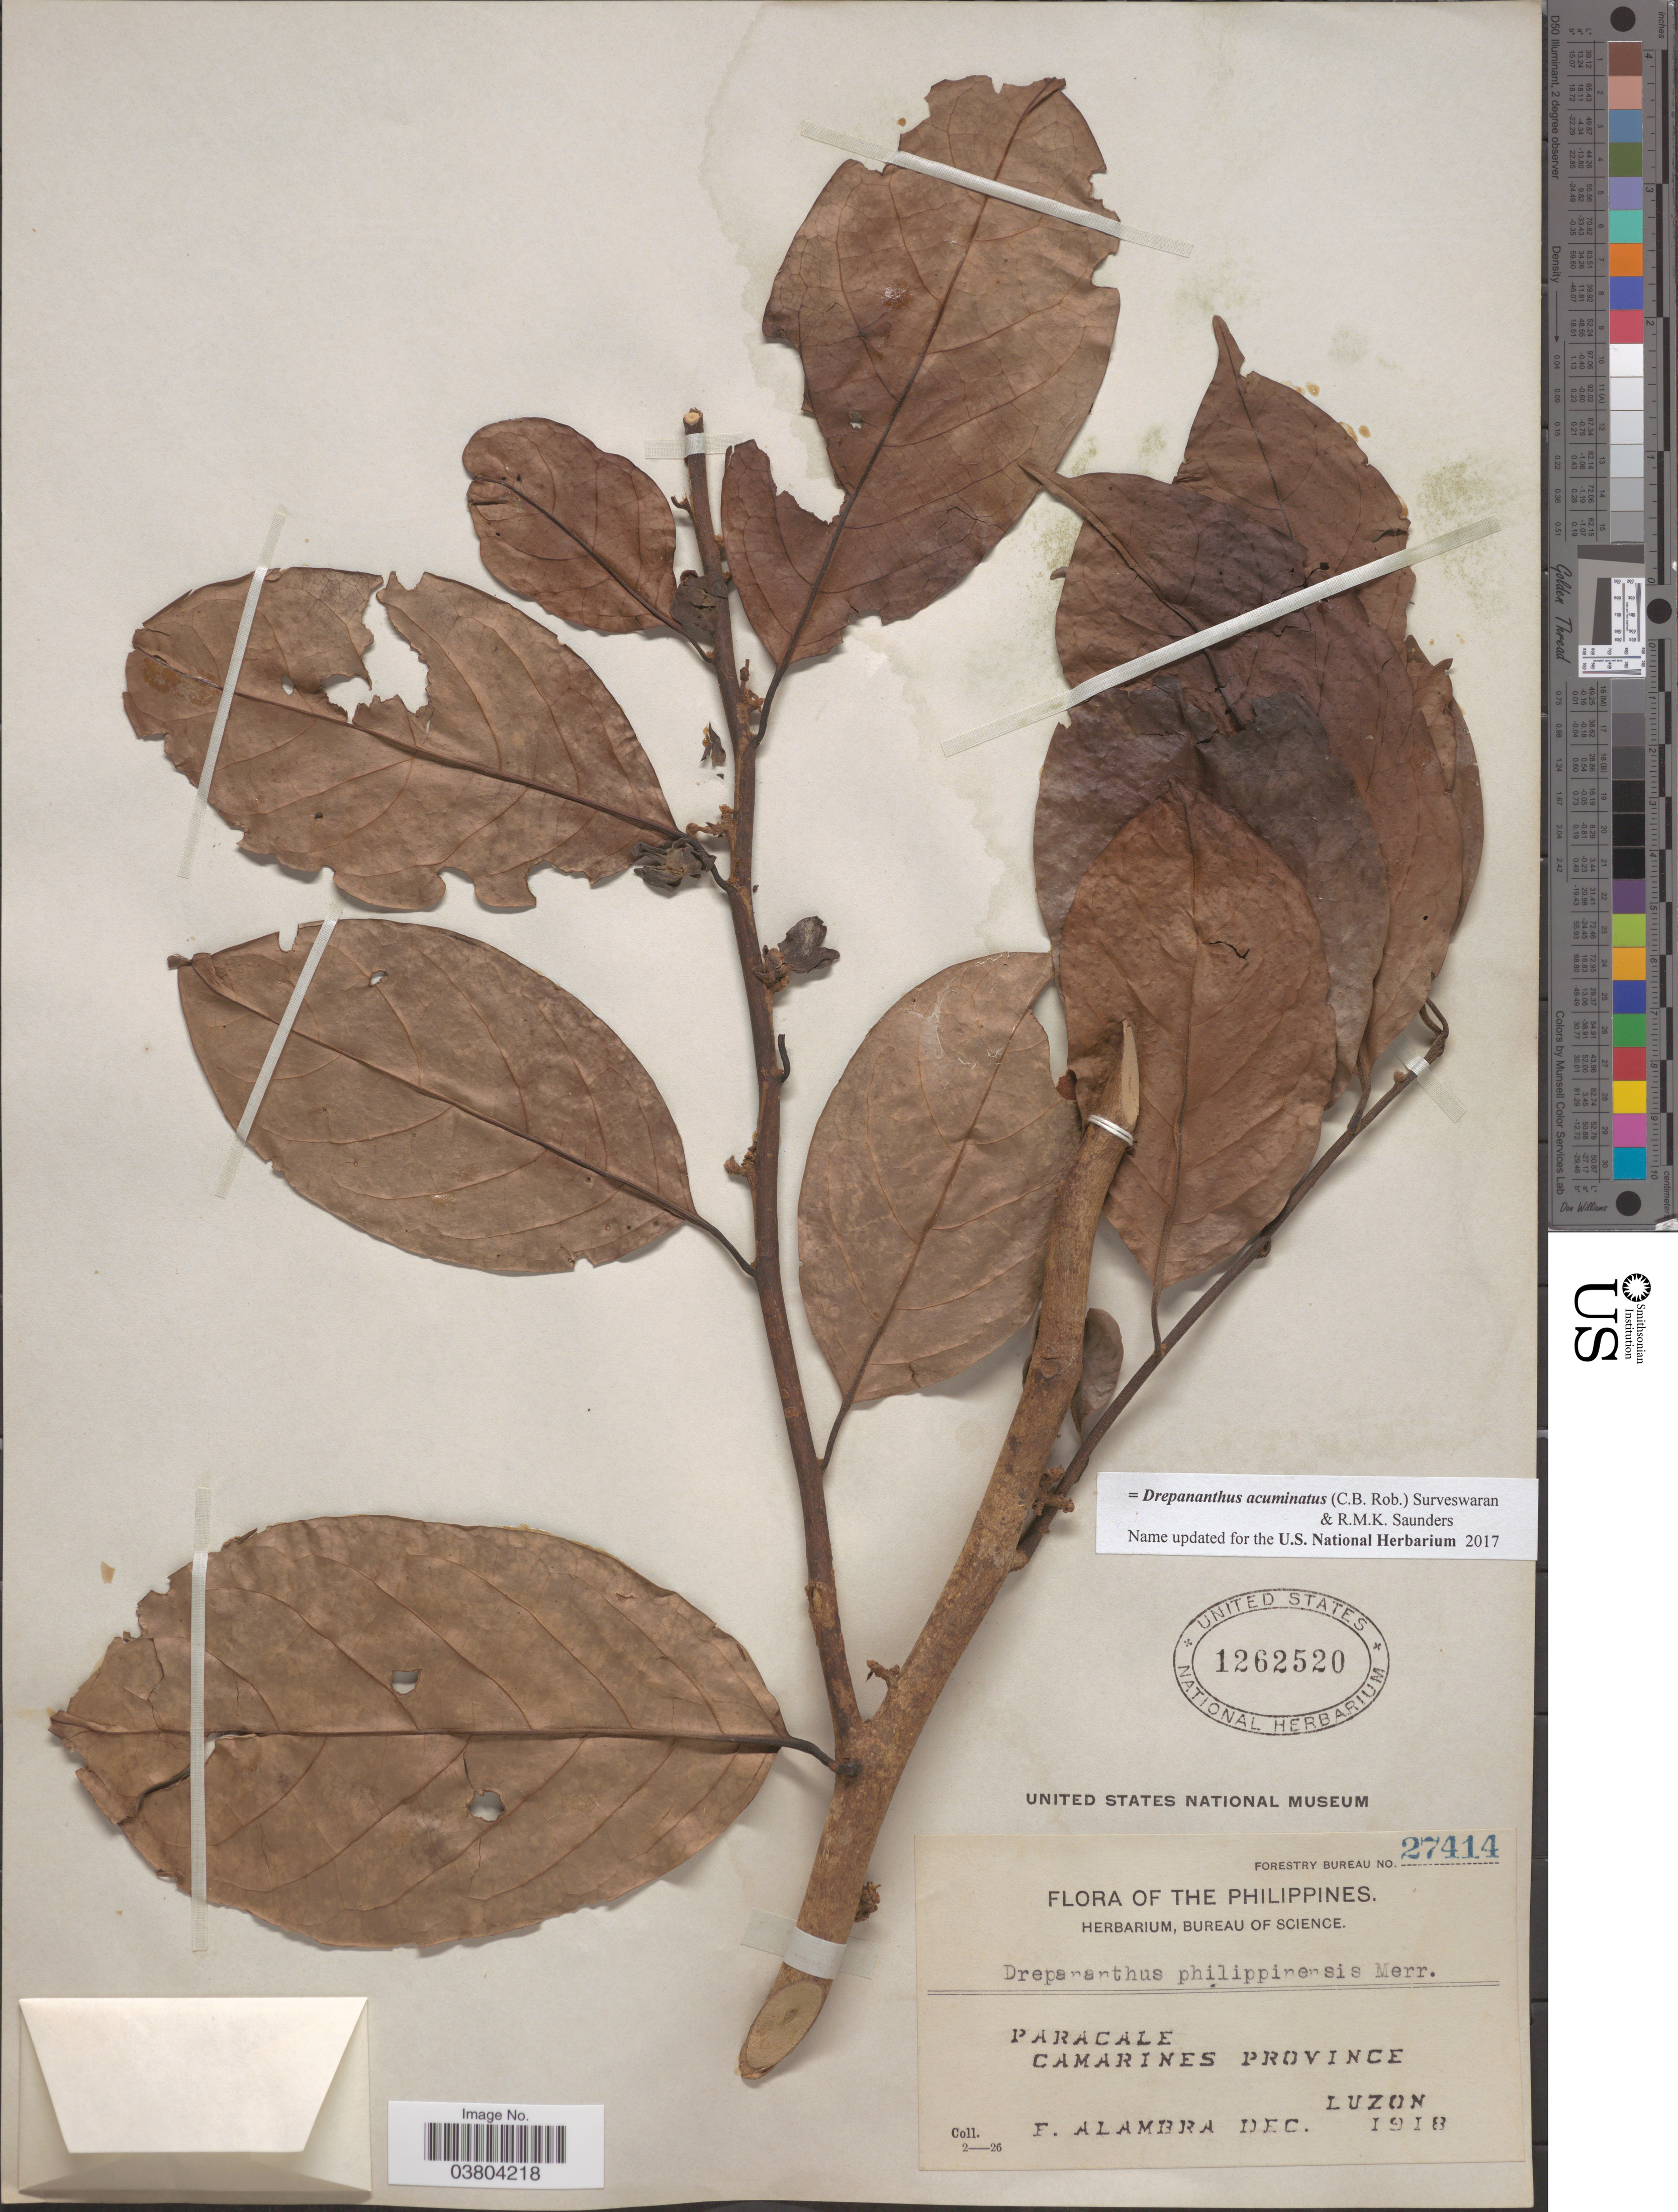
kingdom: Plantae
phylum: Tracheophyta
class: Magnoliopsida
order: Magnoliales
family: Annonaceae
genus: Drepananthus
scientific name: Drepananthus acuminatus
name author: (C.B. Rob.) Surveswaran & R.M.K. Saunders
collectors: F. Alambra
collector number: Forestry Bureau 27414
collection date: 1918-12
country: Philippines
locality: Paracale. Camarines Province. Luzon.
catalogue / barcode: US 1262520